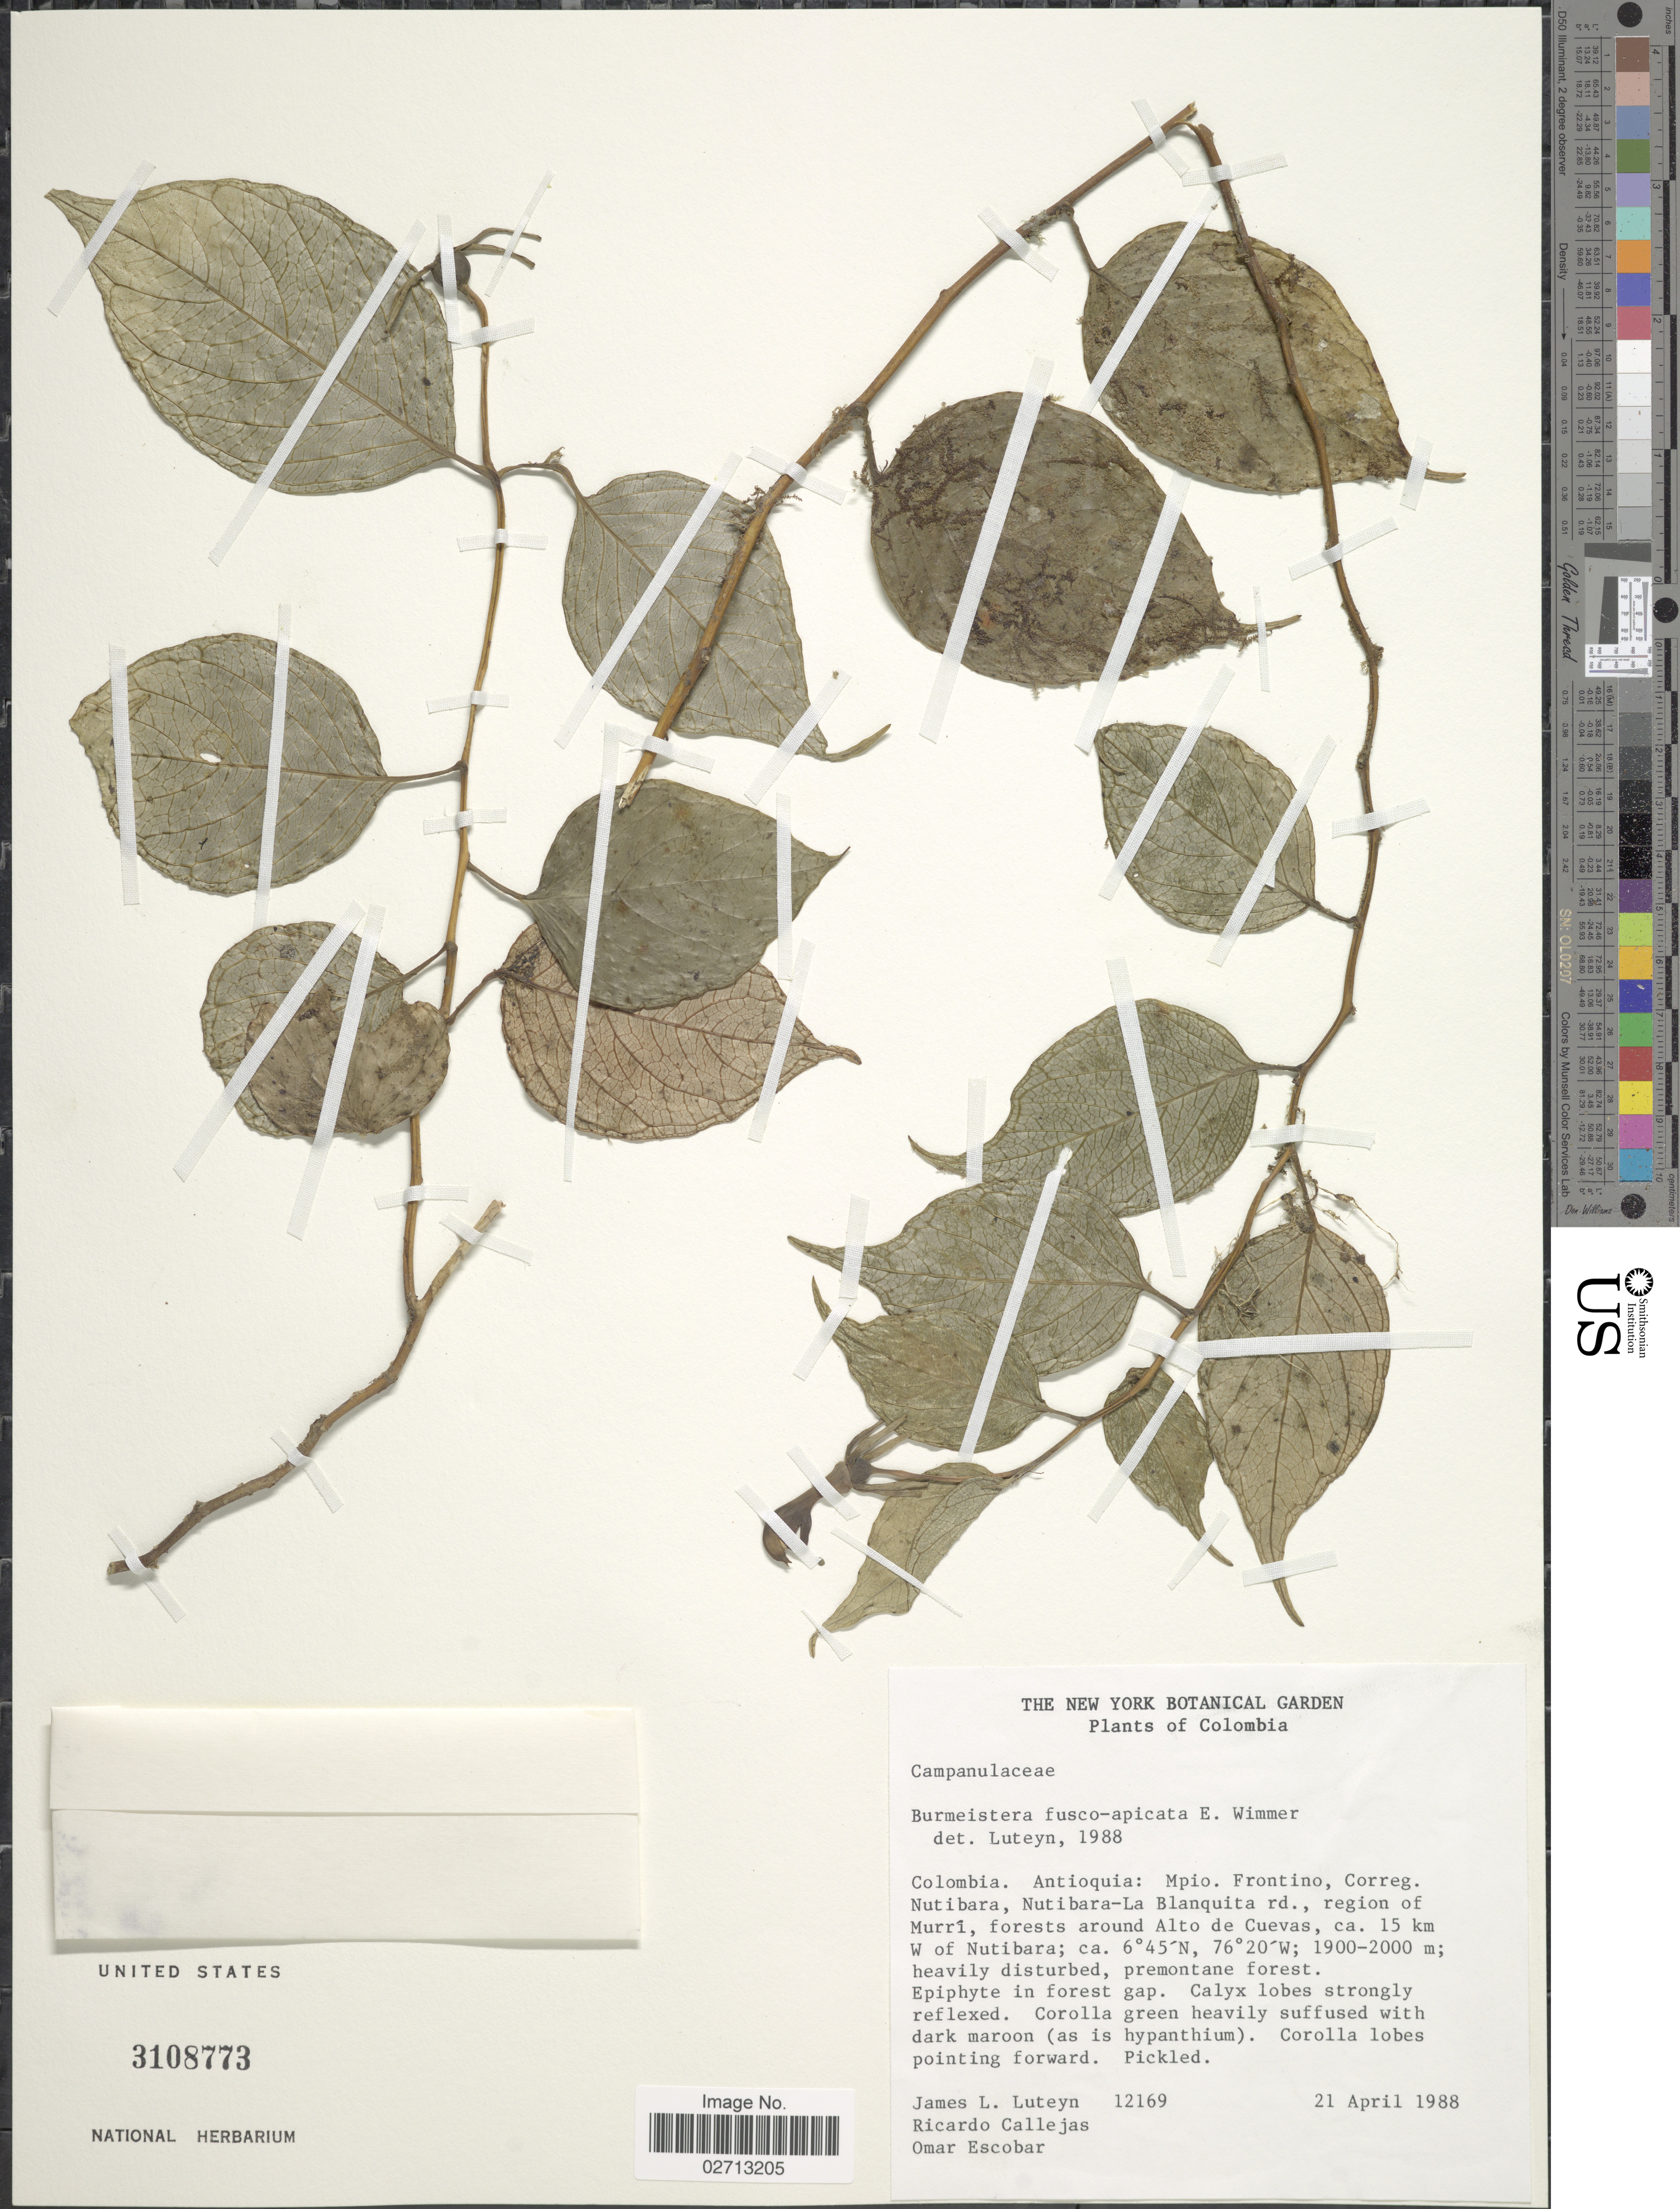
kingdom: Plantae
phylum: Tracheophyta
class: Magnoliopsida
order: Asterales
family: Campanulaceae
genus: Burmeistera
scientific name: Burmeistera fuscoapicata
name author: E. Wimm.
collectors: J. L. Luteyn, R. Callejas & O. D. Escobar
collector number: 12169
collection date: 1988-04-21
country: Colombia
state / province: Antioquia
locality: Mpio. Frontino, Correg. Nutibara, Nutibara-La Blanquita rd., region of Murrí, forests around Alto de Cuevas, ca. 15 km W of Nutibara.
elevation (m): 1900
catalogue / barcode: US 3108773